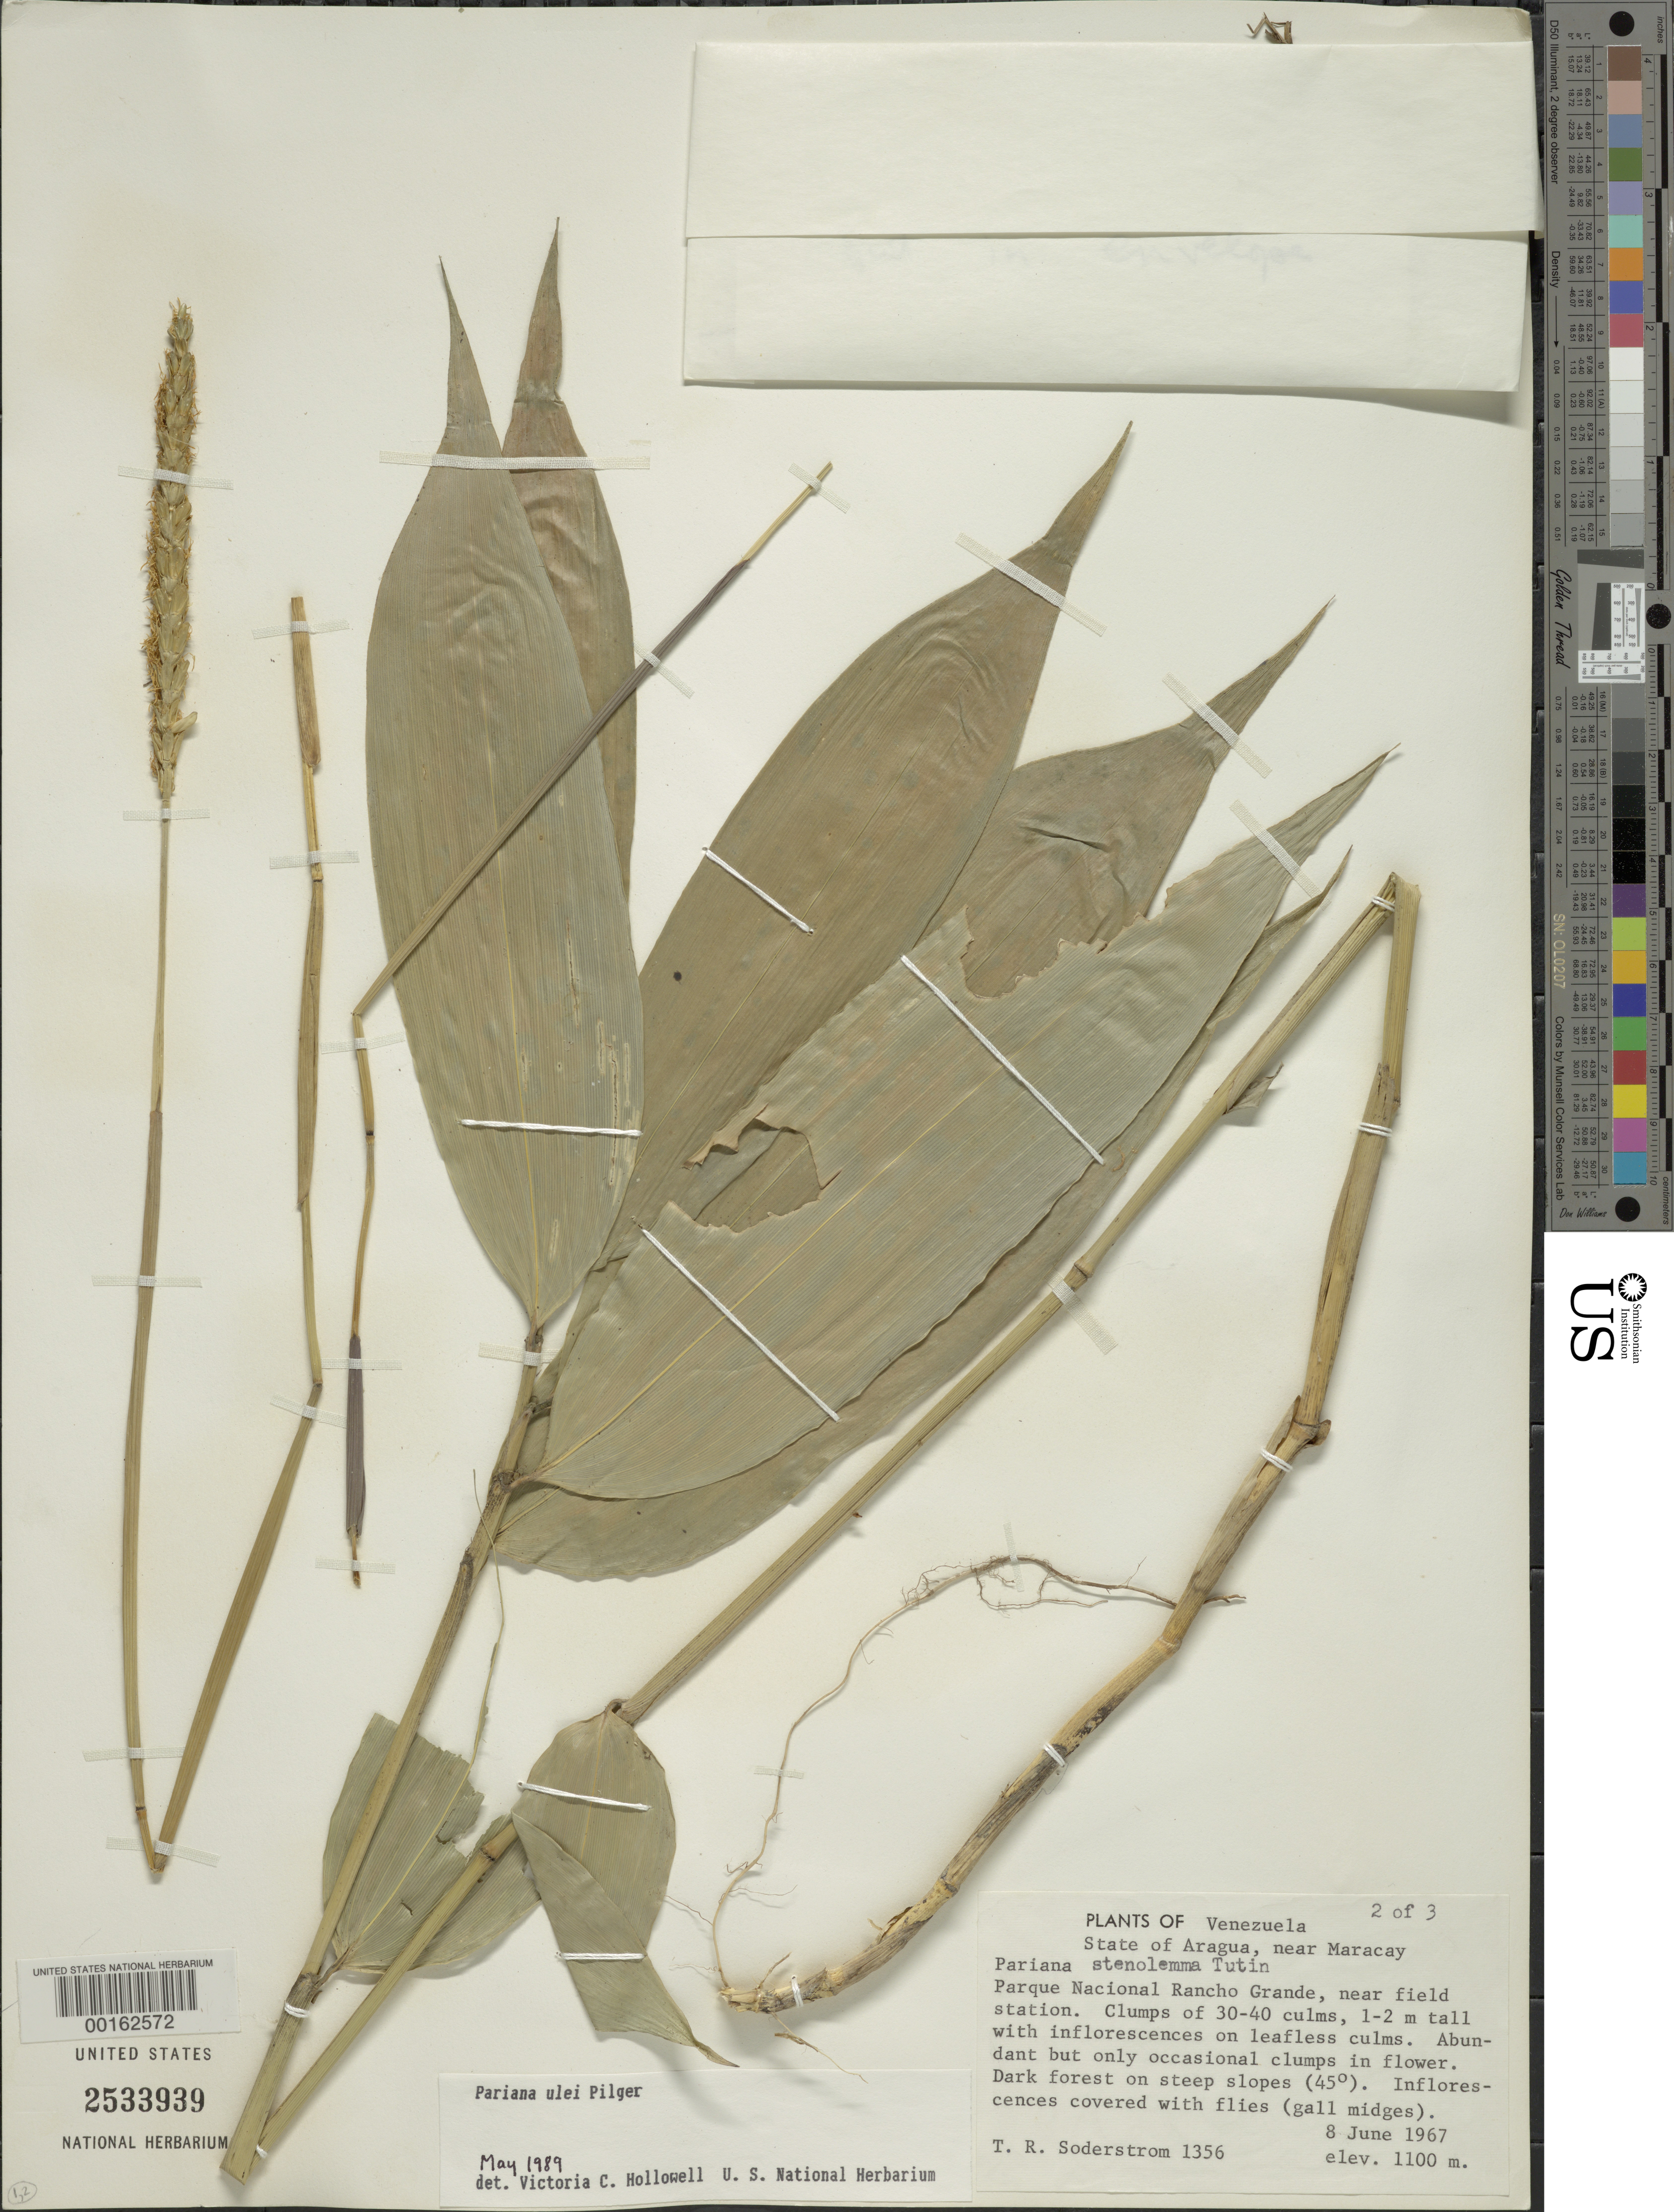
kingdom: Plantae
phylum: Tracheophyta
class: Liliopsida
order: Poales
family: Poaceae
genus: Pariana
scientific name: Pariana ulei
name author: Pilg.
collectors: T. R. Soderstrom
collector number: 1356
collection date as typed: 08 Jun 1967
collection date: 1967-06-08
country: Venezuela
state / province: Aragua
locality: Near maracaydge, parque nacional rancho grande, near field station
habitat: Dark forest on steep slopes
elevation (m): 1100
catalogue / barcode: US 2533939